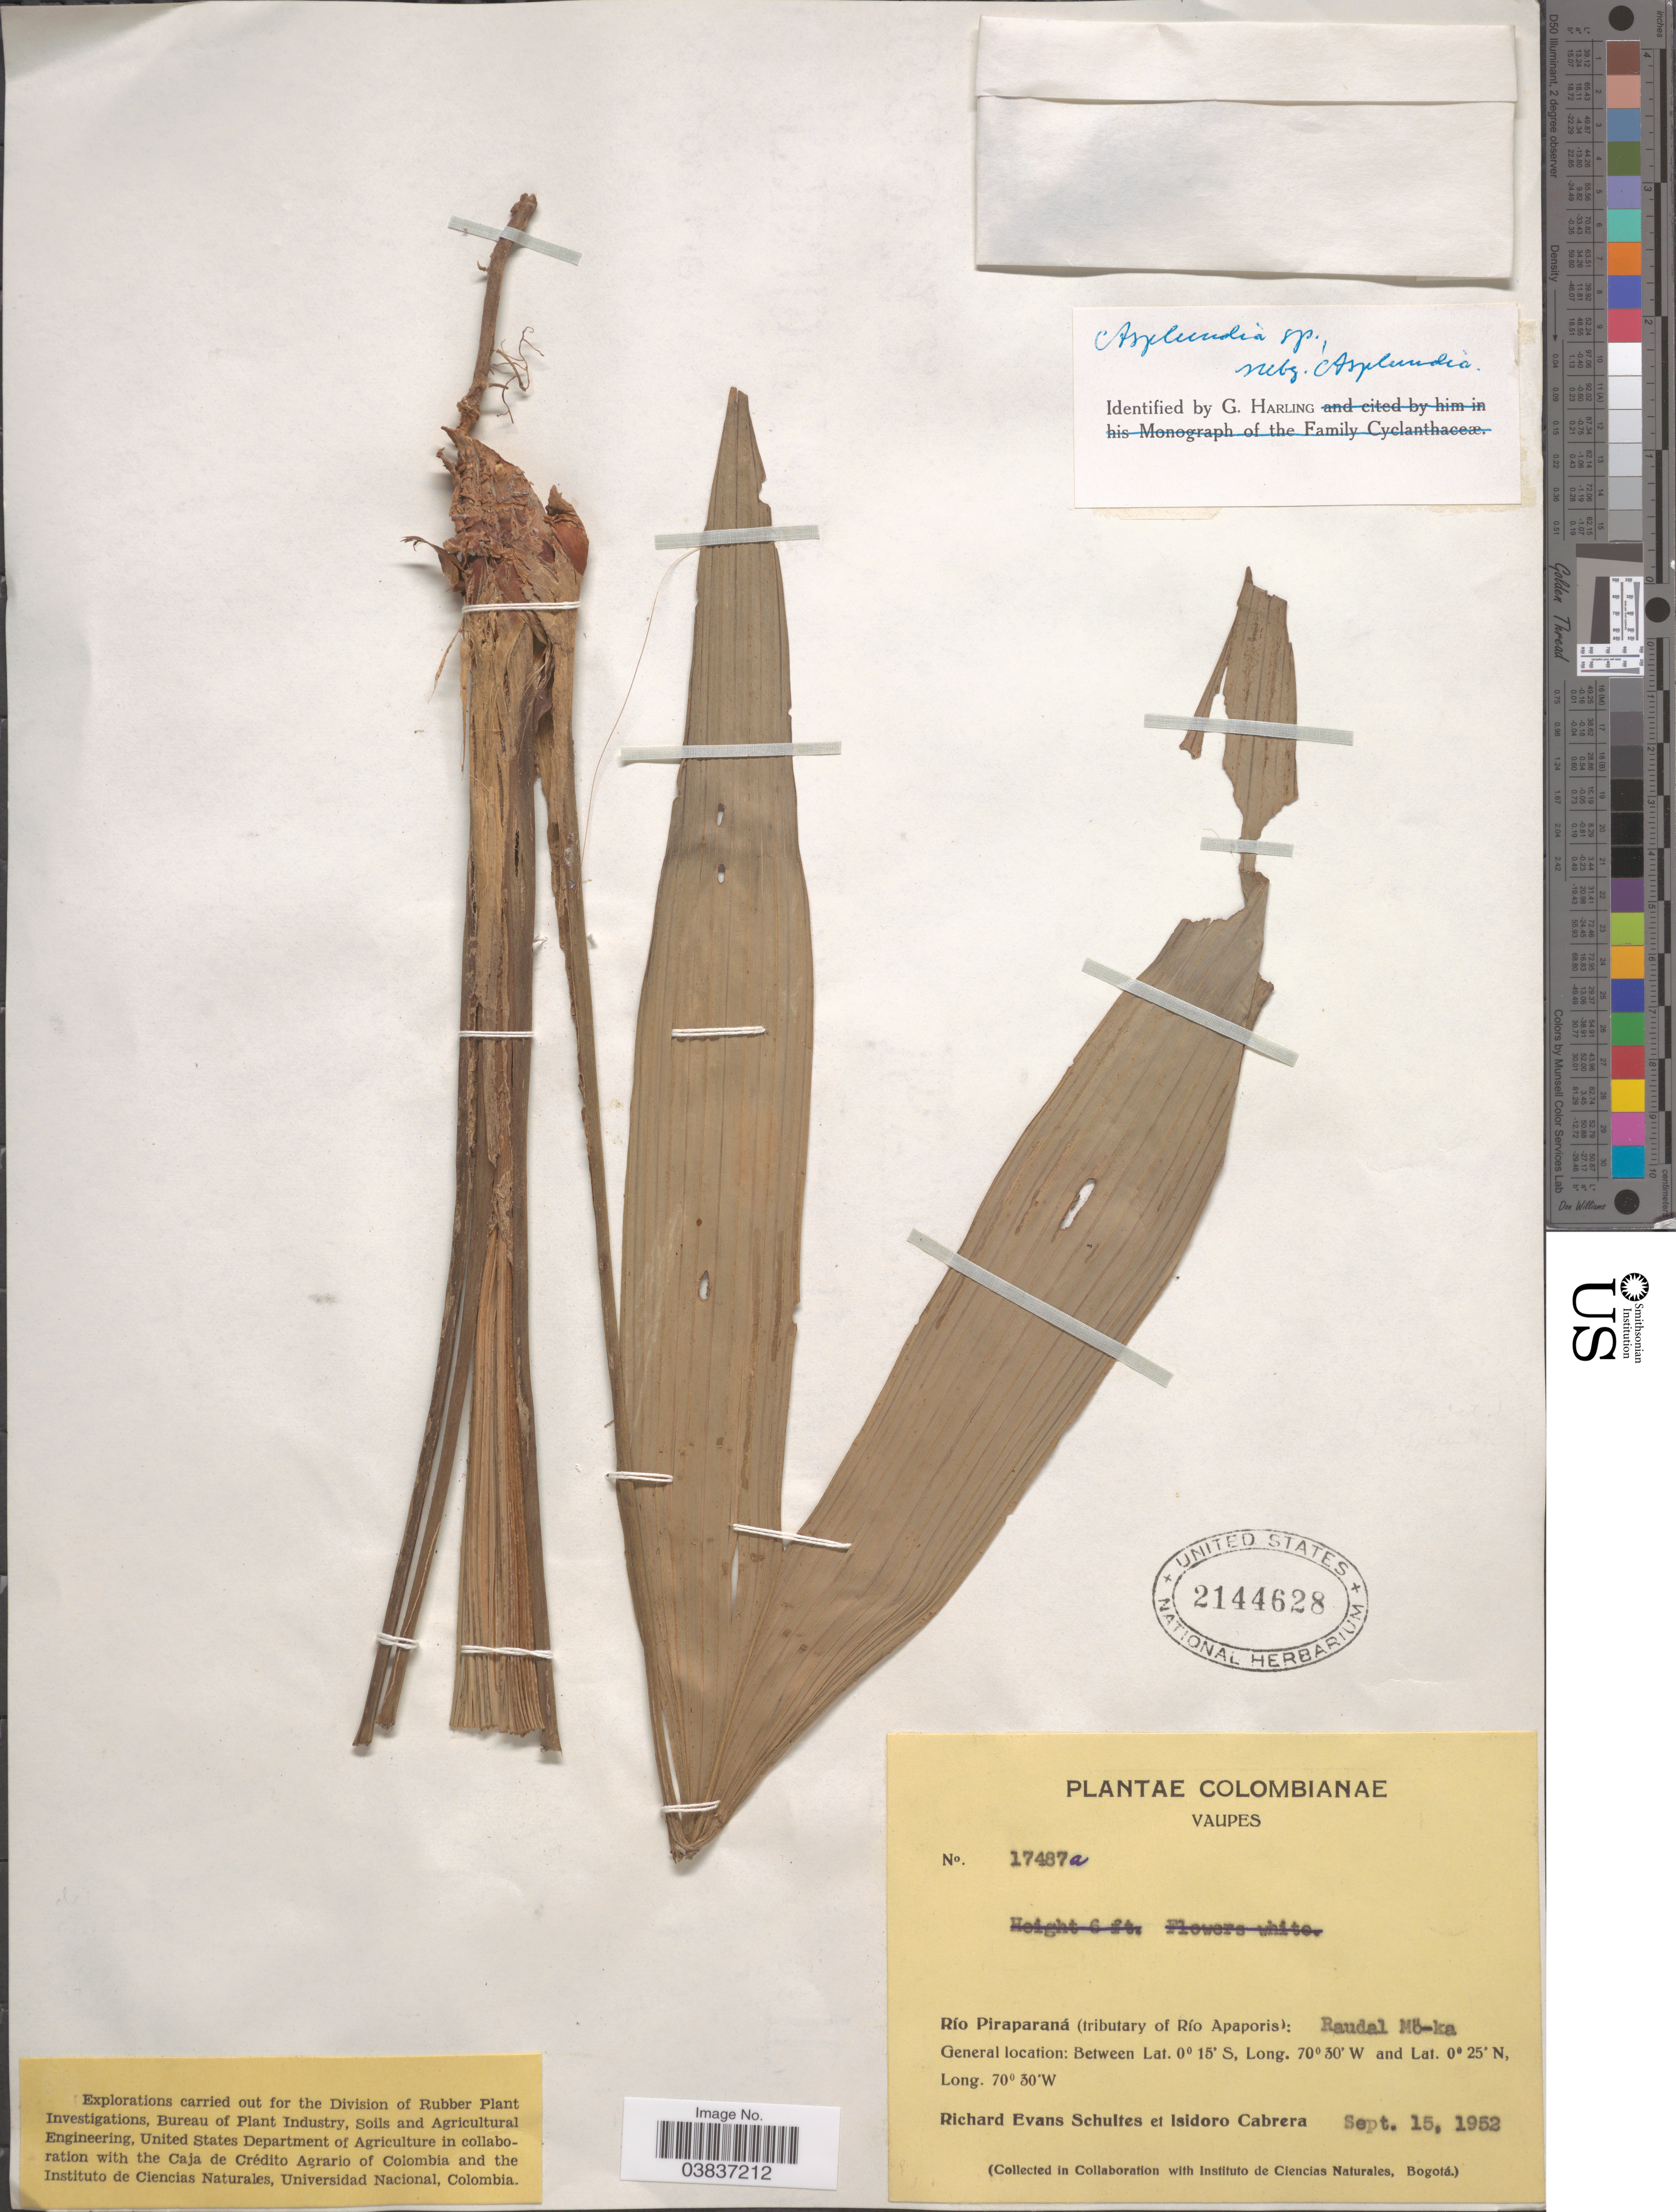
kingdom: Plantae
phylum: Tracheophyta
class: Liliopsida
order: Pandanales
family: Cyclanthaceae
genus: Asplundia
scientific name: Asplundia sp.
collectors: R. E. Schultes & I. Cabrera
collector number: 17487a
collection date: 1952-09-15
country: Colombia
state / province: Vaupés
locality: Río Piraparaná (tributary of Río Apaporis): Raudal Mö-ka.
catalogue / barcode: US 2144628